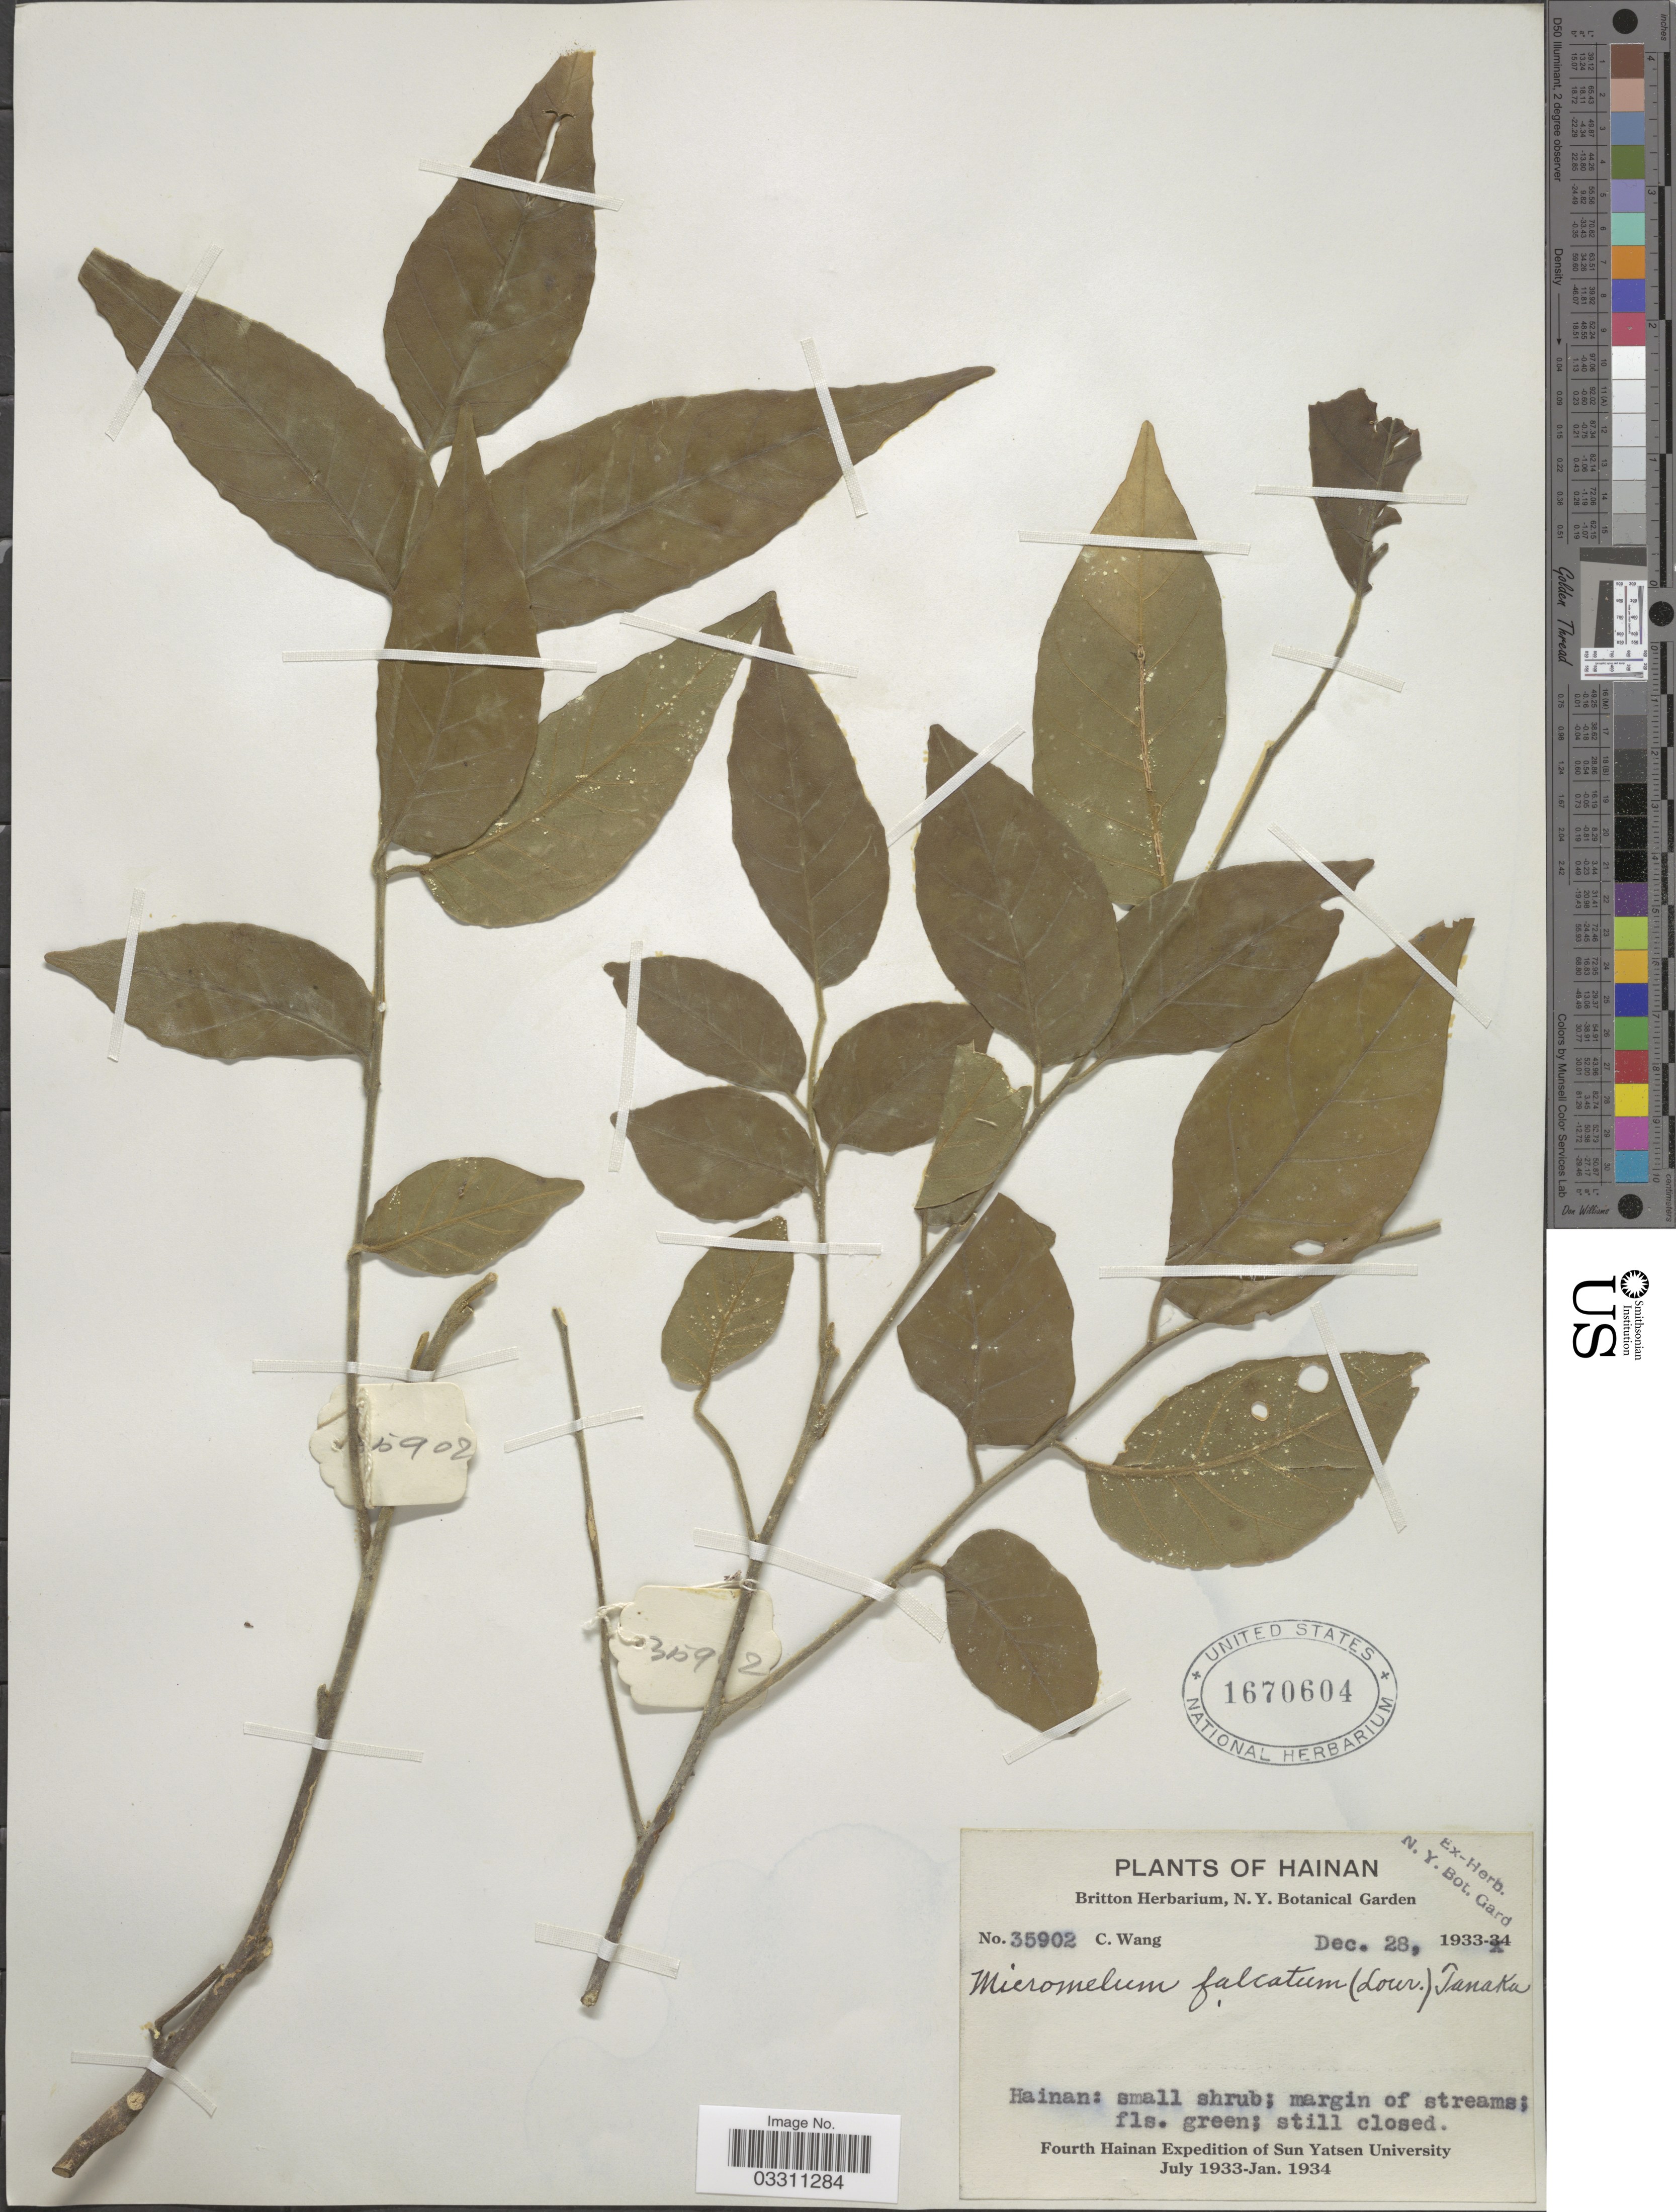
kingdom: Plantae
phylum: Tracheophyta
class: Magnoliopsida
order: Sapindales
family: Rutaceae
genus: Micromelum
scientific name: Micromelum falcatum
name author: Tanaka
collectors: C. Wang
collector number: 35902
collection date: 1933-12-28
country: China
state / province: Hainan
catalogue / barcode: US 1670604